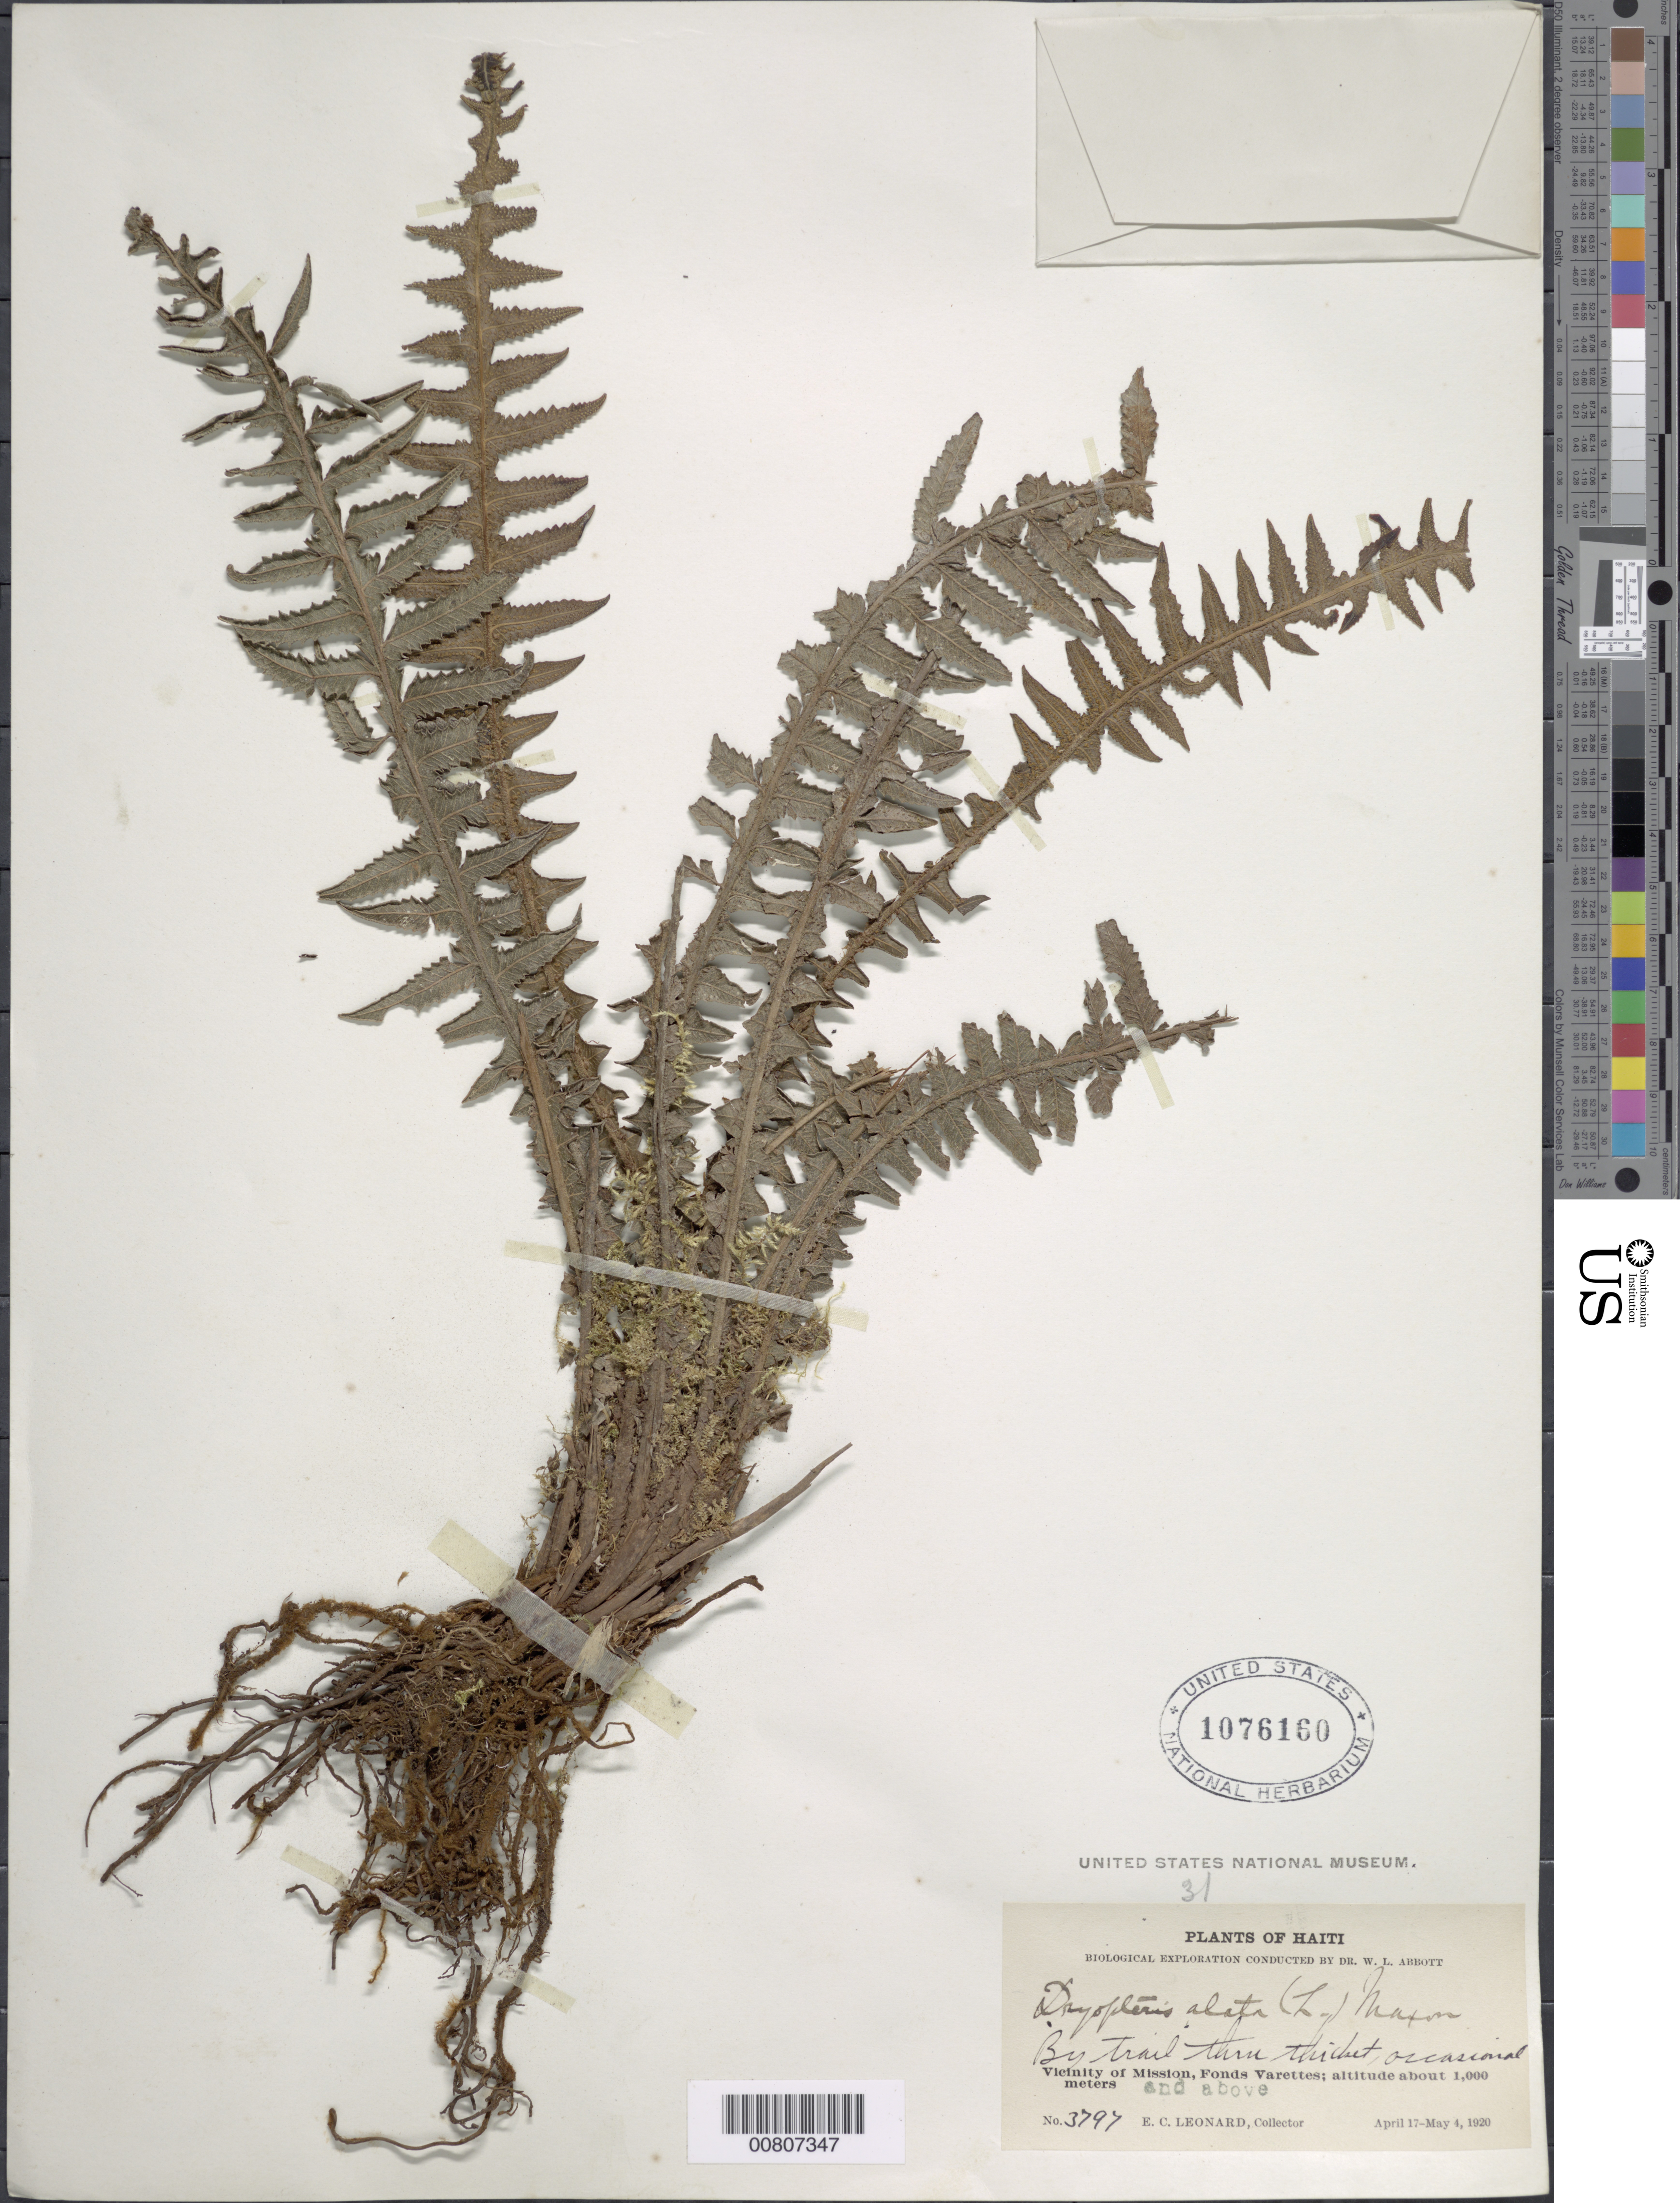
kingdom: Plantae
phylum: Tracheophyta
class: Polypodiopsida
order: Polypodiales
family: Thelypteridaceae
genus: Goniopteris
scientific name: Goniopteris alata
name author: (L.) Ching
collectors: E. C. Leonard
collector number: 3797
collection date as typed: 17 Apr 1920 to 04 May 1920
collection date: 1920-04-17/1920-05-04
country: Haiti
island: Hispaniola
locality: Mission vicinity, Fonds Varettes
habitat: By trail thru thicket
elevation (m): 1000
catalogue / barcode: US 1076160